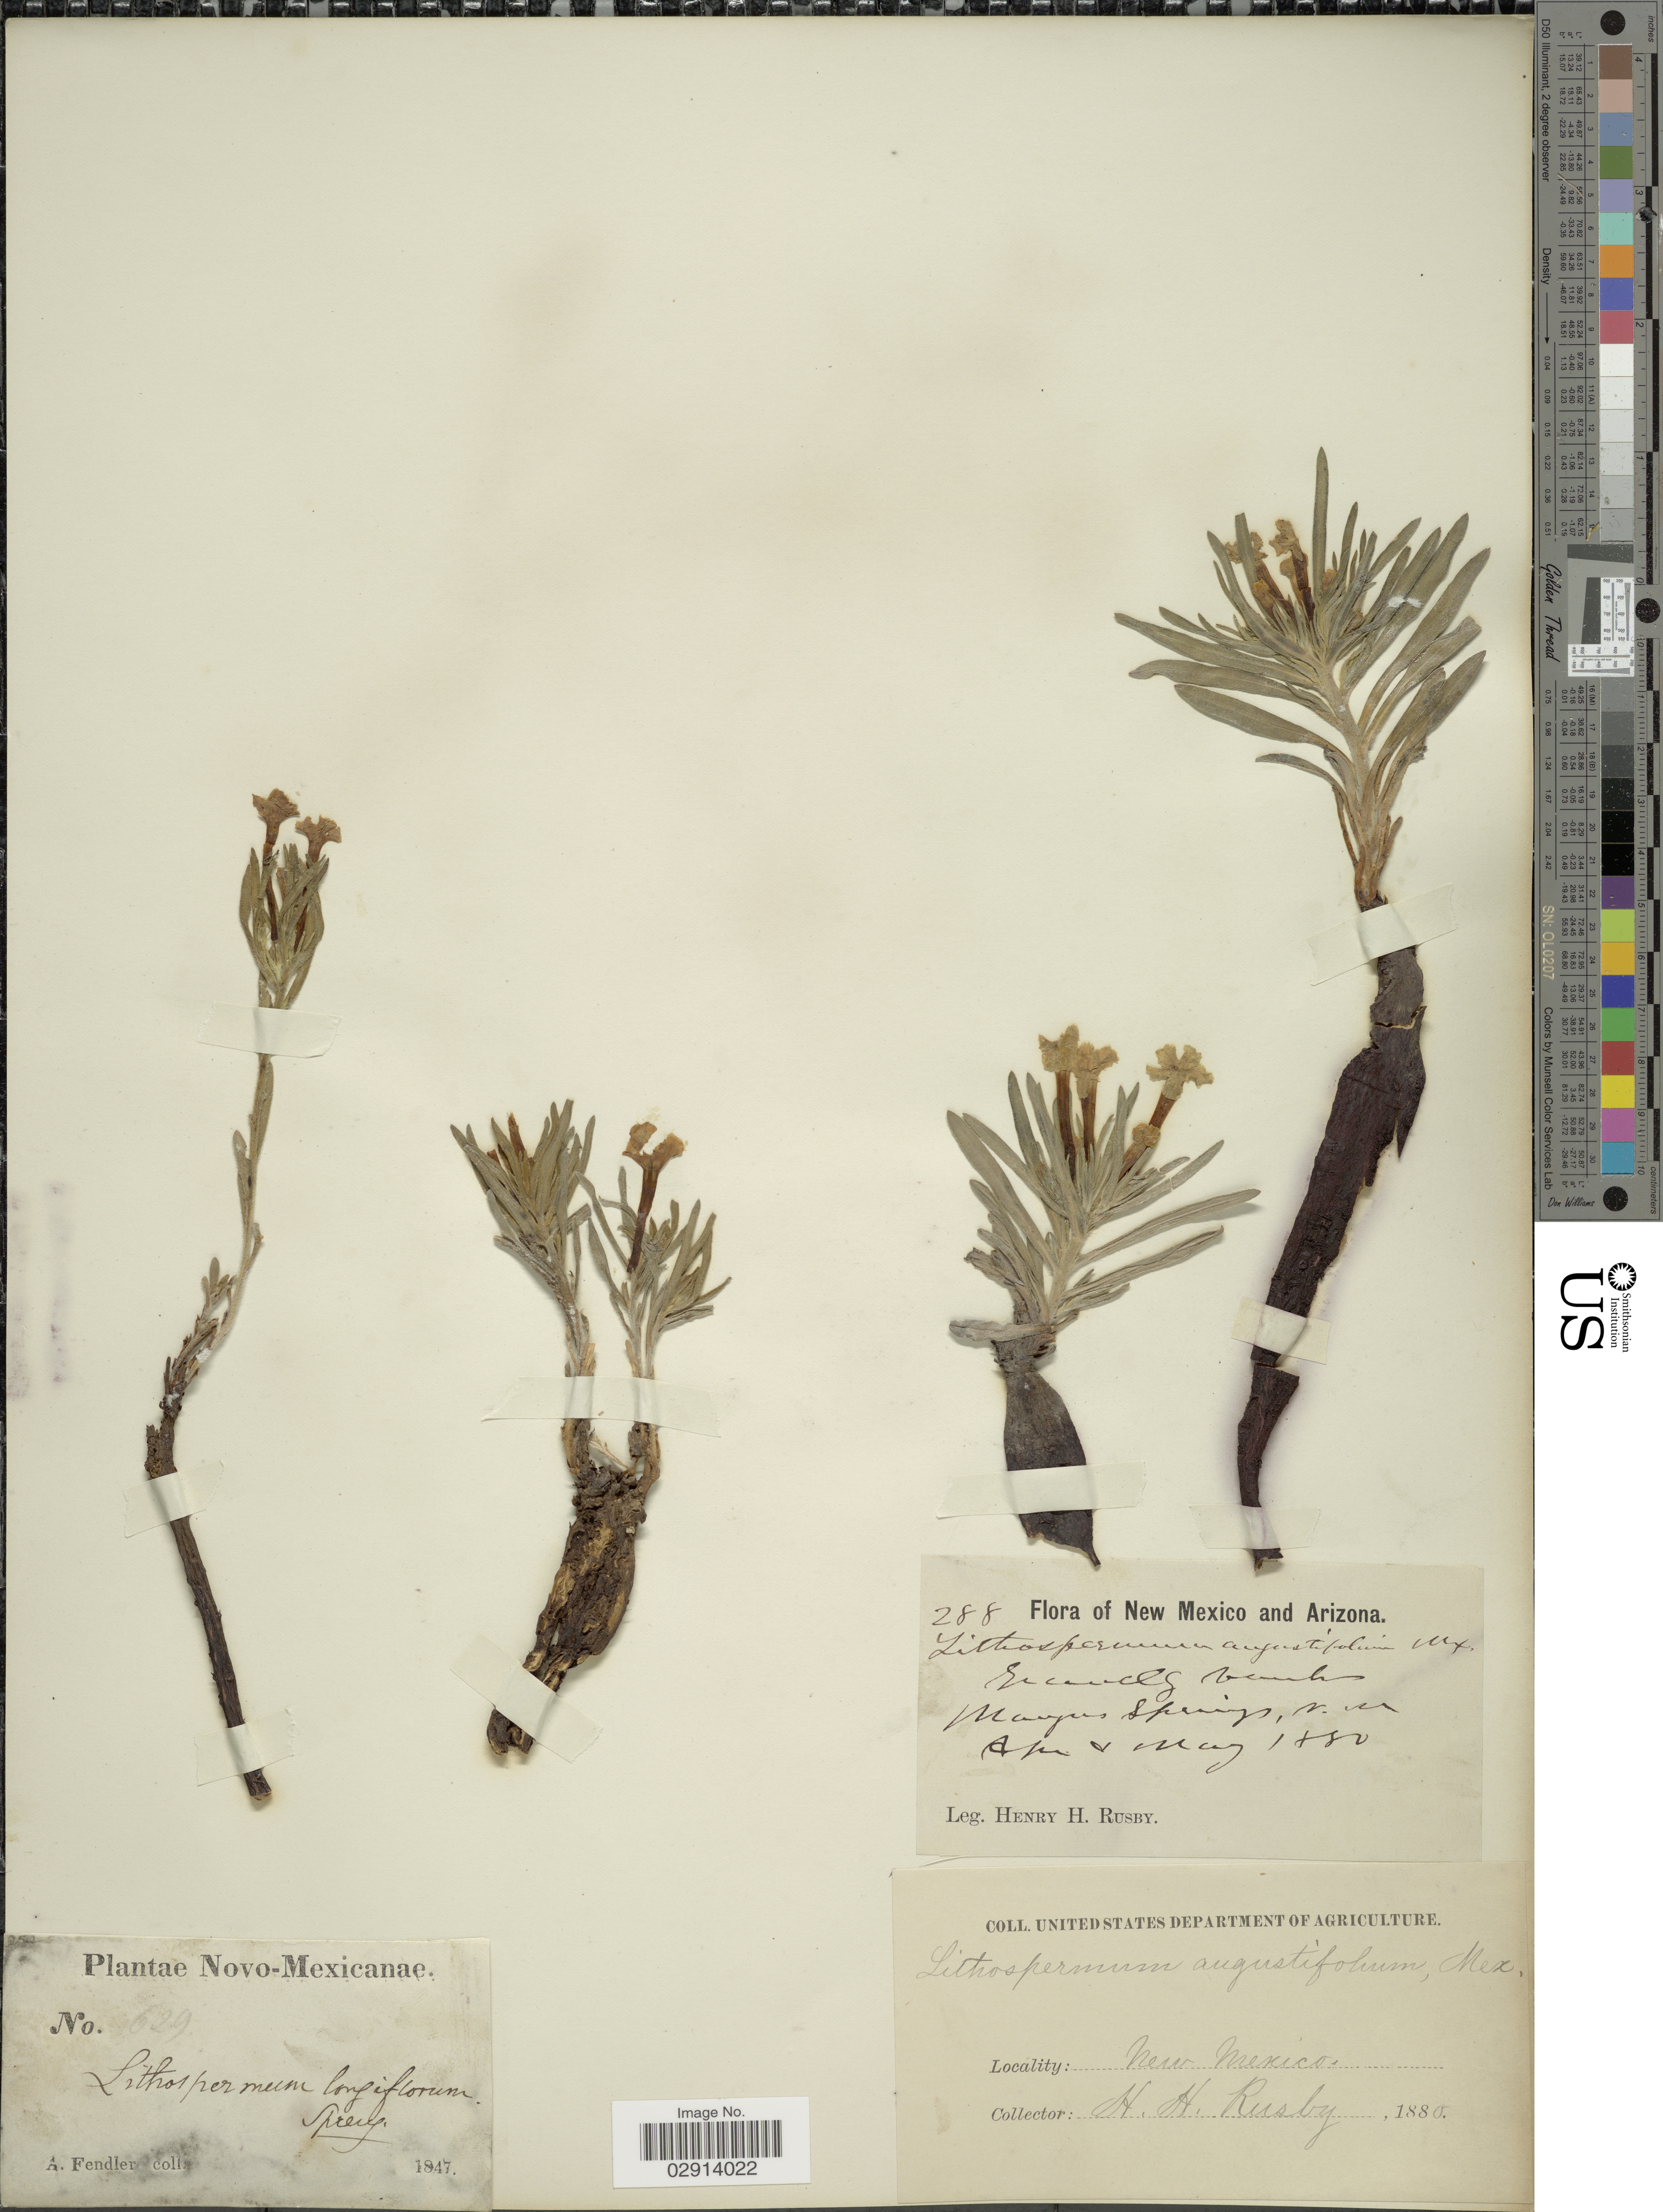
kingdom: Plantae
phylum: Tracheophyta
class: Magnoliopsida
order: Boraginales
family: Boraginaceae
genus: Lithospermum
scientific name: Lithospermum incisum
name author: Lehm.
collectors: H. H. Rusby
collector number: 288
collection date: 1880-04/1880-05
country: United States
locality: New Mexico and Arizona. Margus Springs.